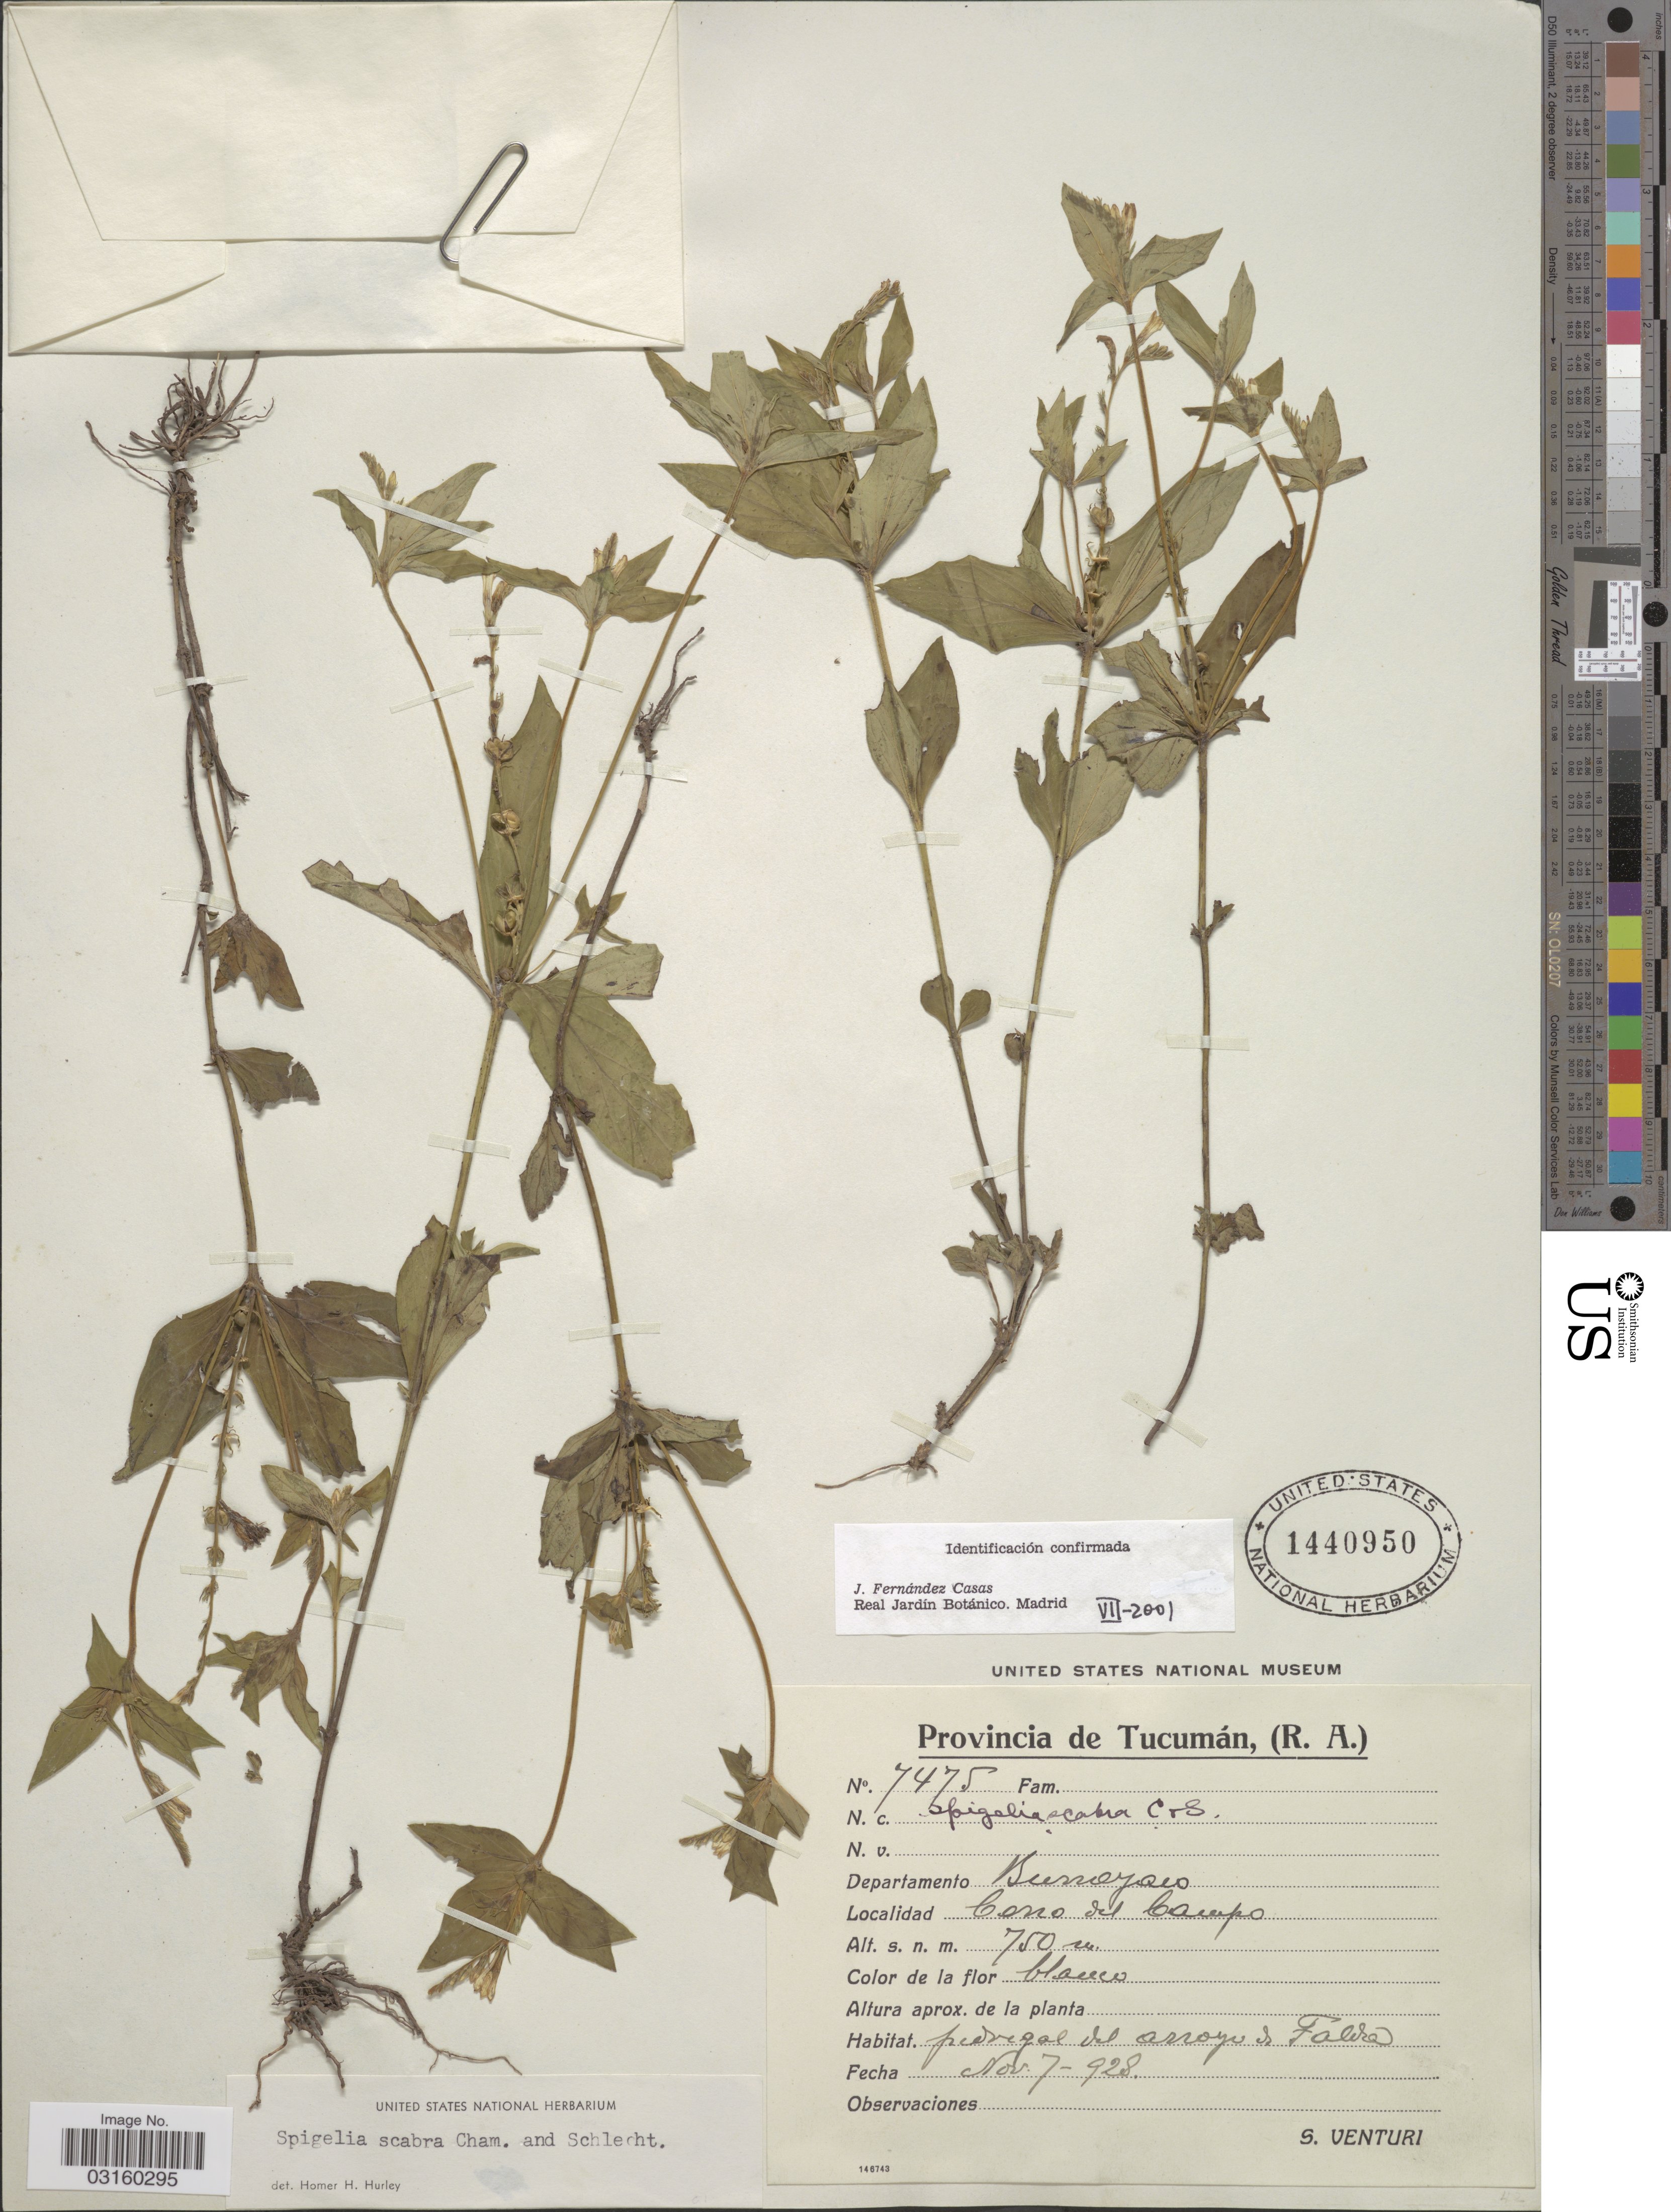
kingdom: Plantae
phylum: Tracheophyta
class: Magnoliopsida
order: Gentianales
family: Loganiaceae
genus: Spigelia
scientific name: Spigelia scabra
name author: Cham. & Schltdl.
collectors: S. Venturi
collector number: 7475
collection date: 1928-11-07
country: Argentina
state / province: Tucuman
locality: Provincia de Tucumán, (R.A.), Departamento Burroyaco, Cerro del Campo.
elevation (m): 750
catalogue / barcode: US 1440950